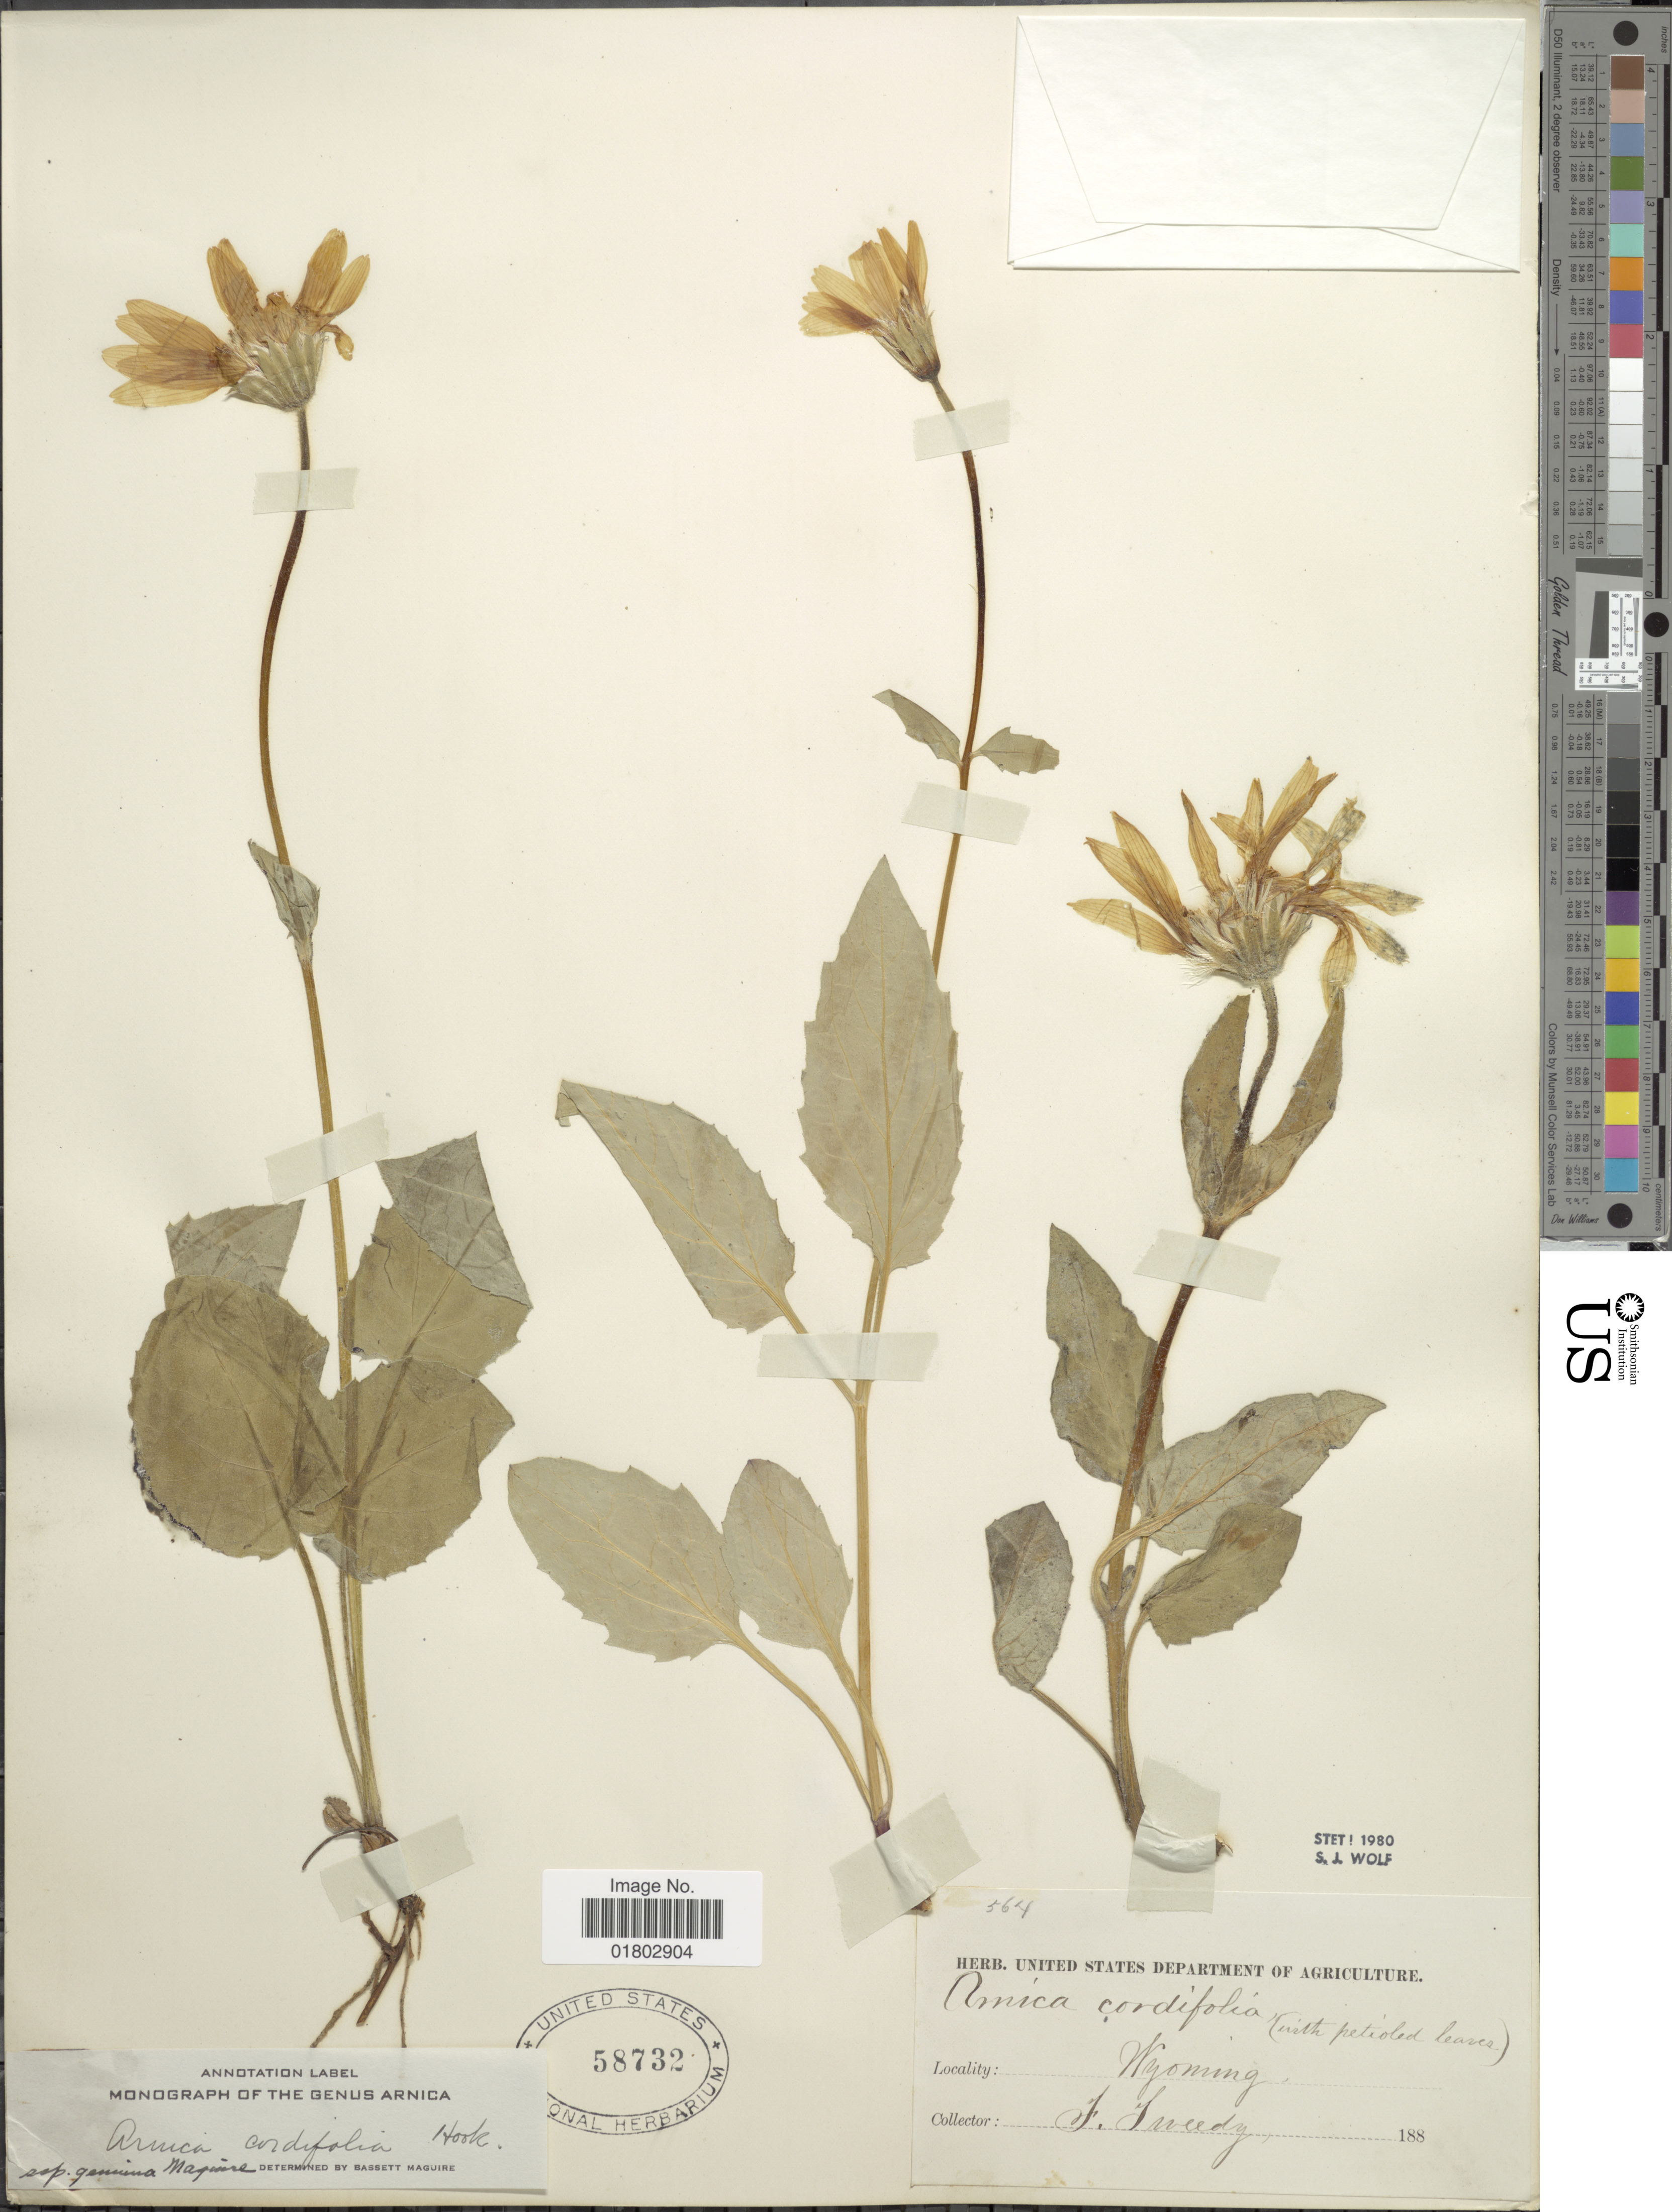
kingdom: Plantae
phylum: Tracheophyta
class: Magnoliopsida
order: Asterales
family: Asteraceae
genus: Arnica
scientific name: Arnica cordifolia subsp. genuina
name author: Maguire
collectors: F. Tweedy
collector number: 564*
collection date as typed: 188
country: United States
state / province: Wyoming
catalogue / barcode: US 58732